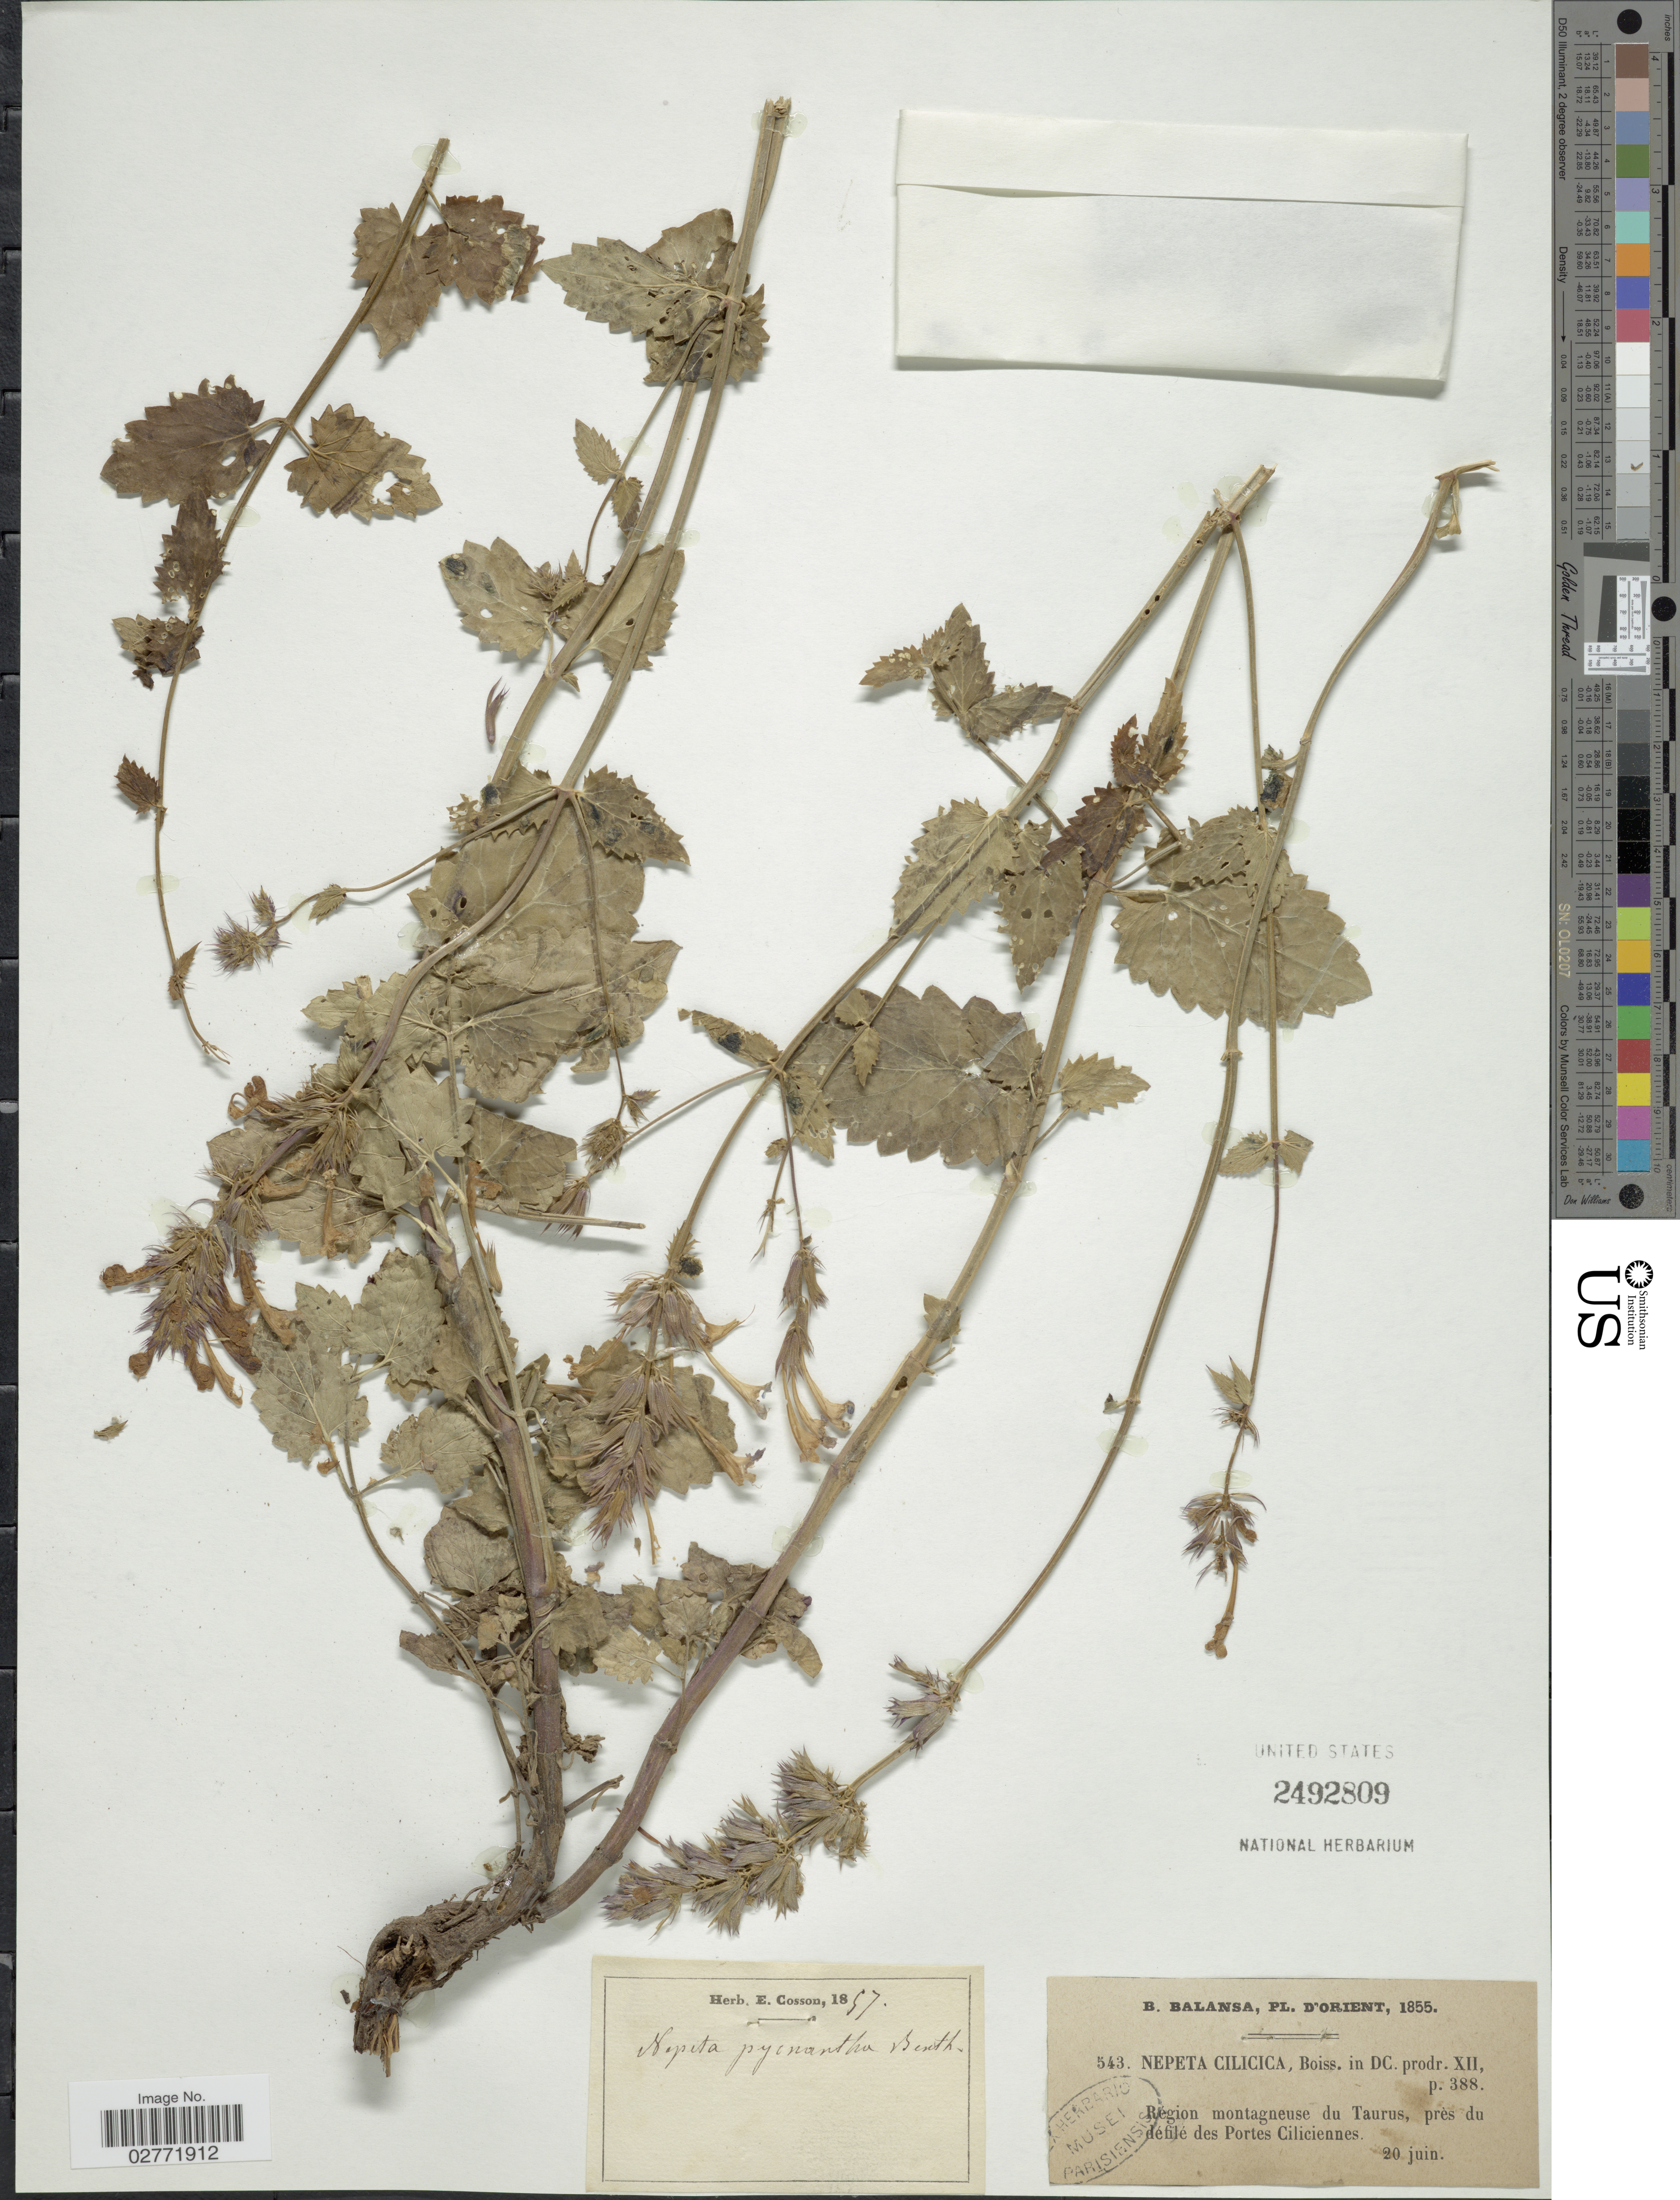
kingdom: Plantae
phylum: Tracheophyta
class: Magnoliopsida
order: Lamiales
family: Lamiaceae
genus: Nepeta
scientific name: Nepeta cilicica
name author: Boiss. ex Benth.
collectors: B. Balansa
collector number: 543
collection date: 1855-06-20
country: Turkey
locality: Orient, Région montagneuse du Taurus, près du défilé des Portes Ciliciennes.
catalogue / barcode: US 2492809